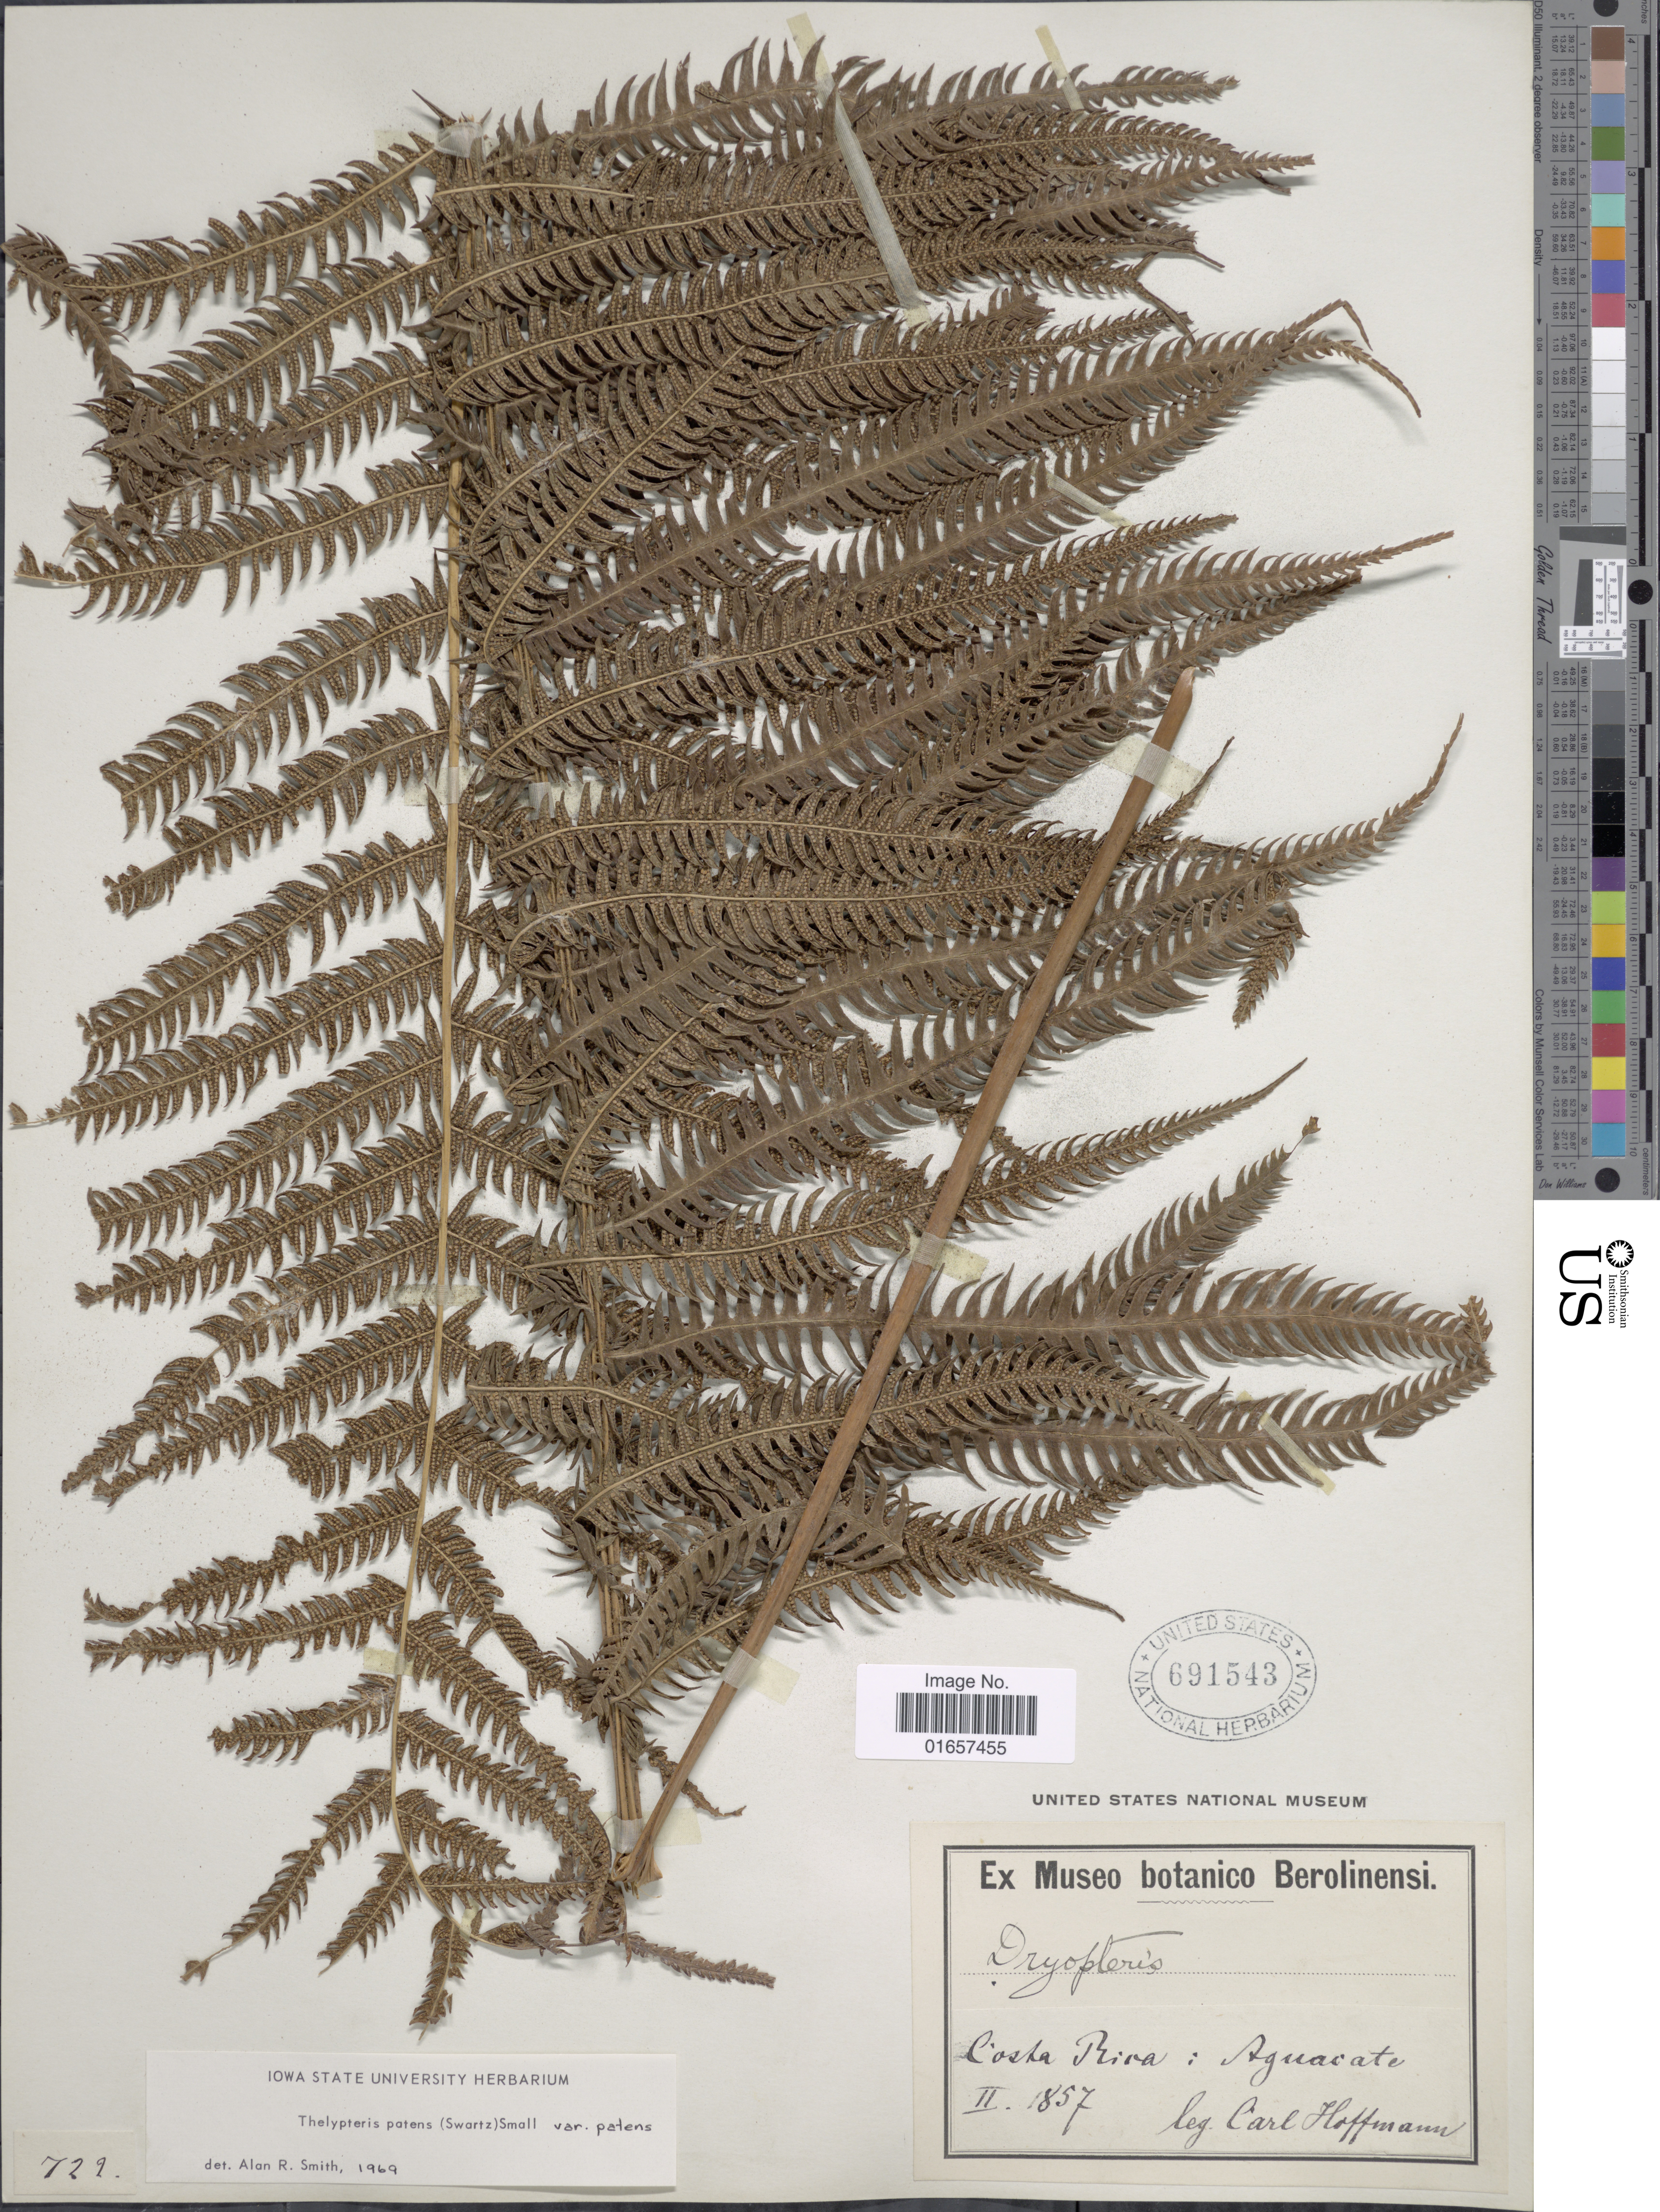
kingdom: Plantae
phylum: Tracheophyta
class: Polypodiopsida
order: Polypodiales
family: Thelypteridaceae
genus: Christella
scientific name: Christella patens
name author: (Sw.) Holttum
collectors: C. Hoffmann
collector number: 722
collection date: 1857-02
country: Costa Rica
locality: Costa Rica, Aguacate.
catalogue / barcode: US 691543